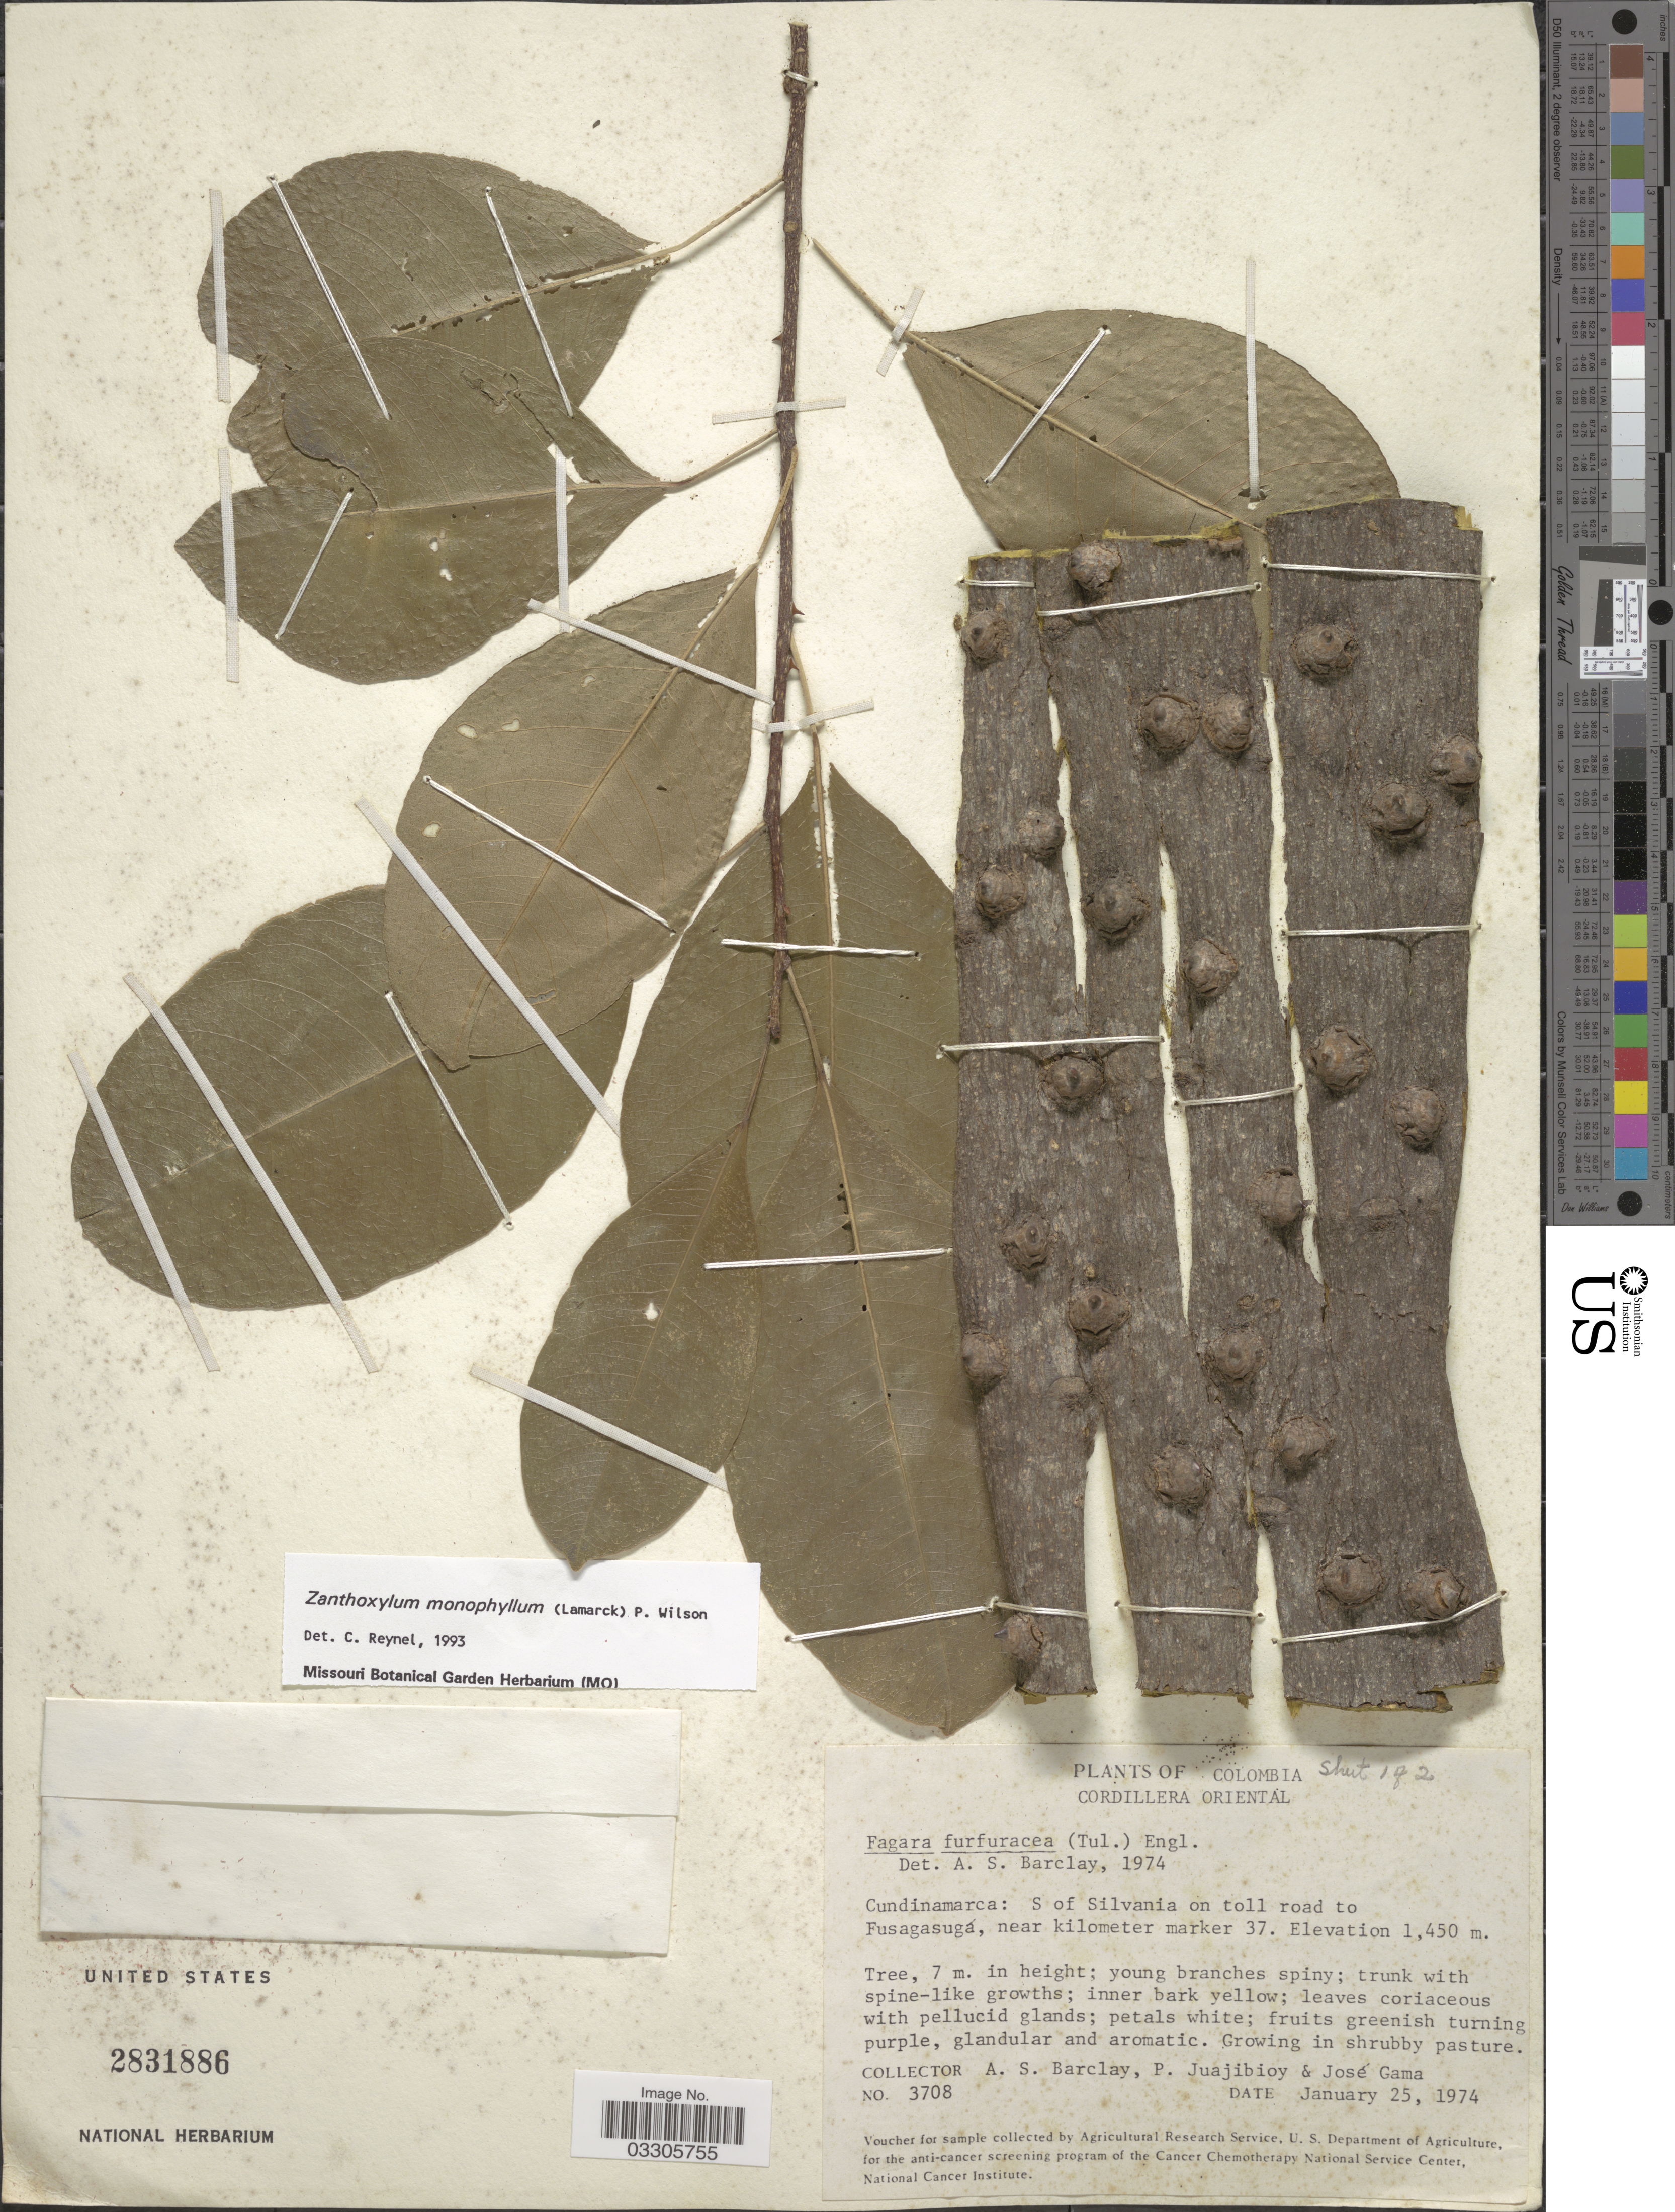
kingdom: Plantae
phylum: Tracheophyta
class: Magnoliopsida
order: Sapindales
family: Rutaceae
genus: Zanthoxylum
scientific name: Zanthoxylum monophyllum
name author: (Lam.) P. Wilson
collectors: A. S. Barclay, P. Juajibioy & J. Gama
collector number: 3708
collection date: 1974-01-25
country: Colombia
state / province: Cundinamarca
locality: Cordillera Oriental, S of Silvania on toll road to Fusagasugá, near kilometer marker 37.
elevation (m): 1450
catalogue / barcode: US 2831886